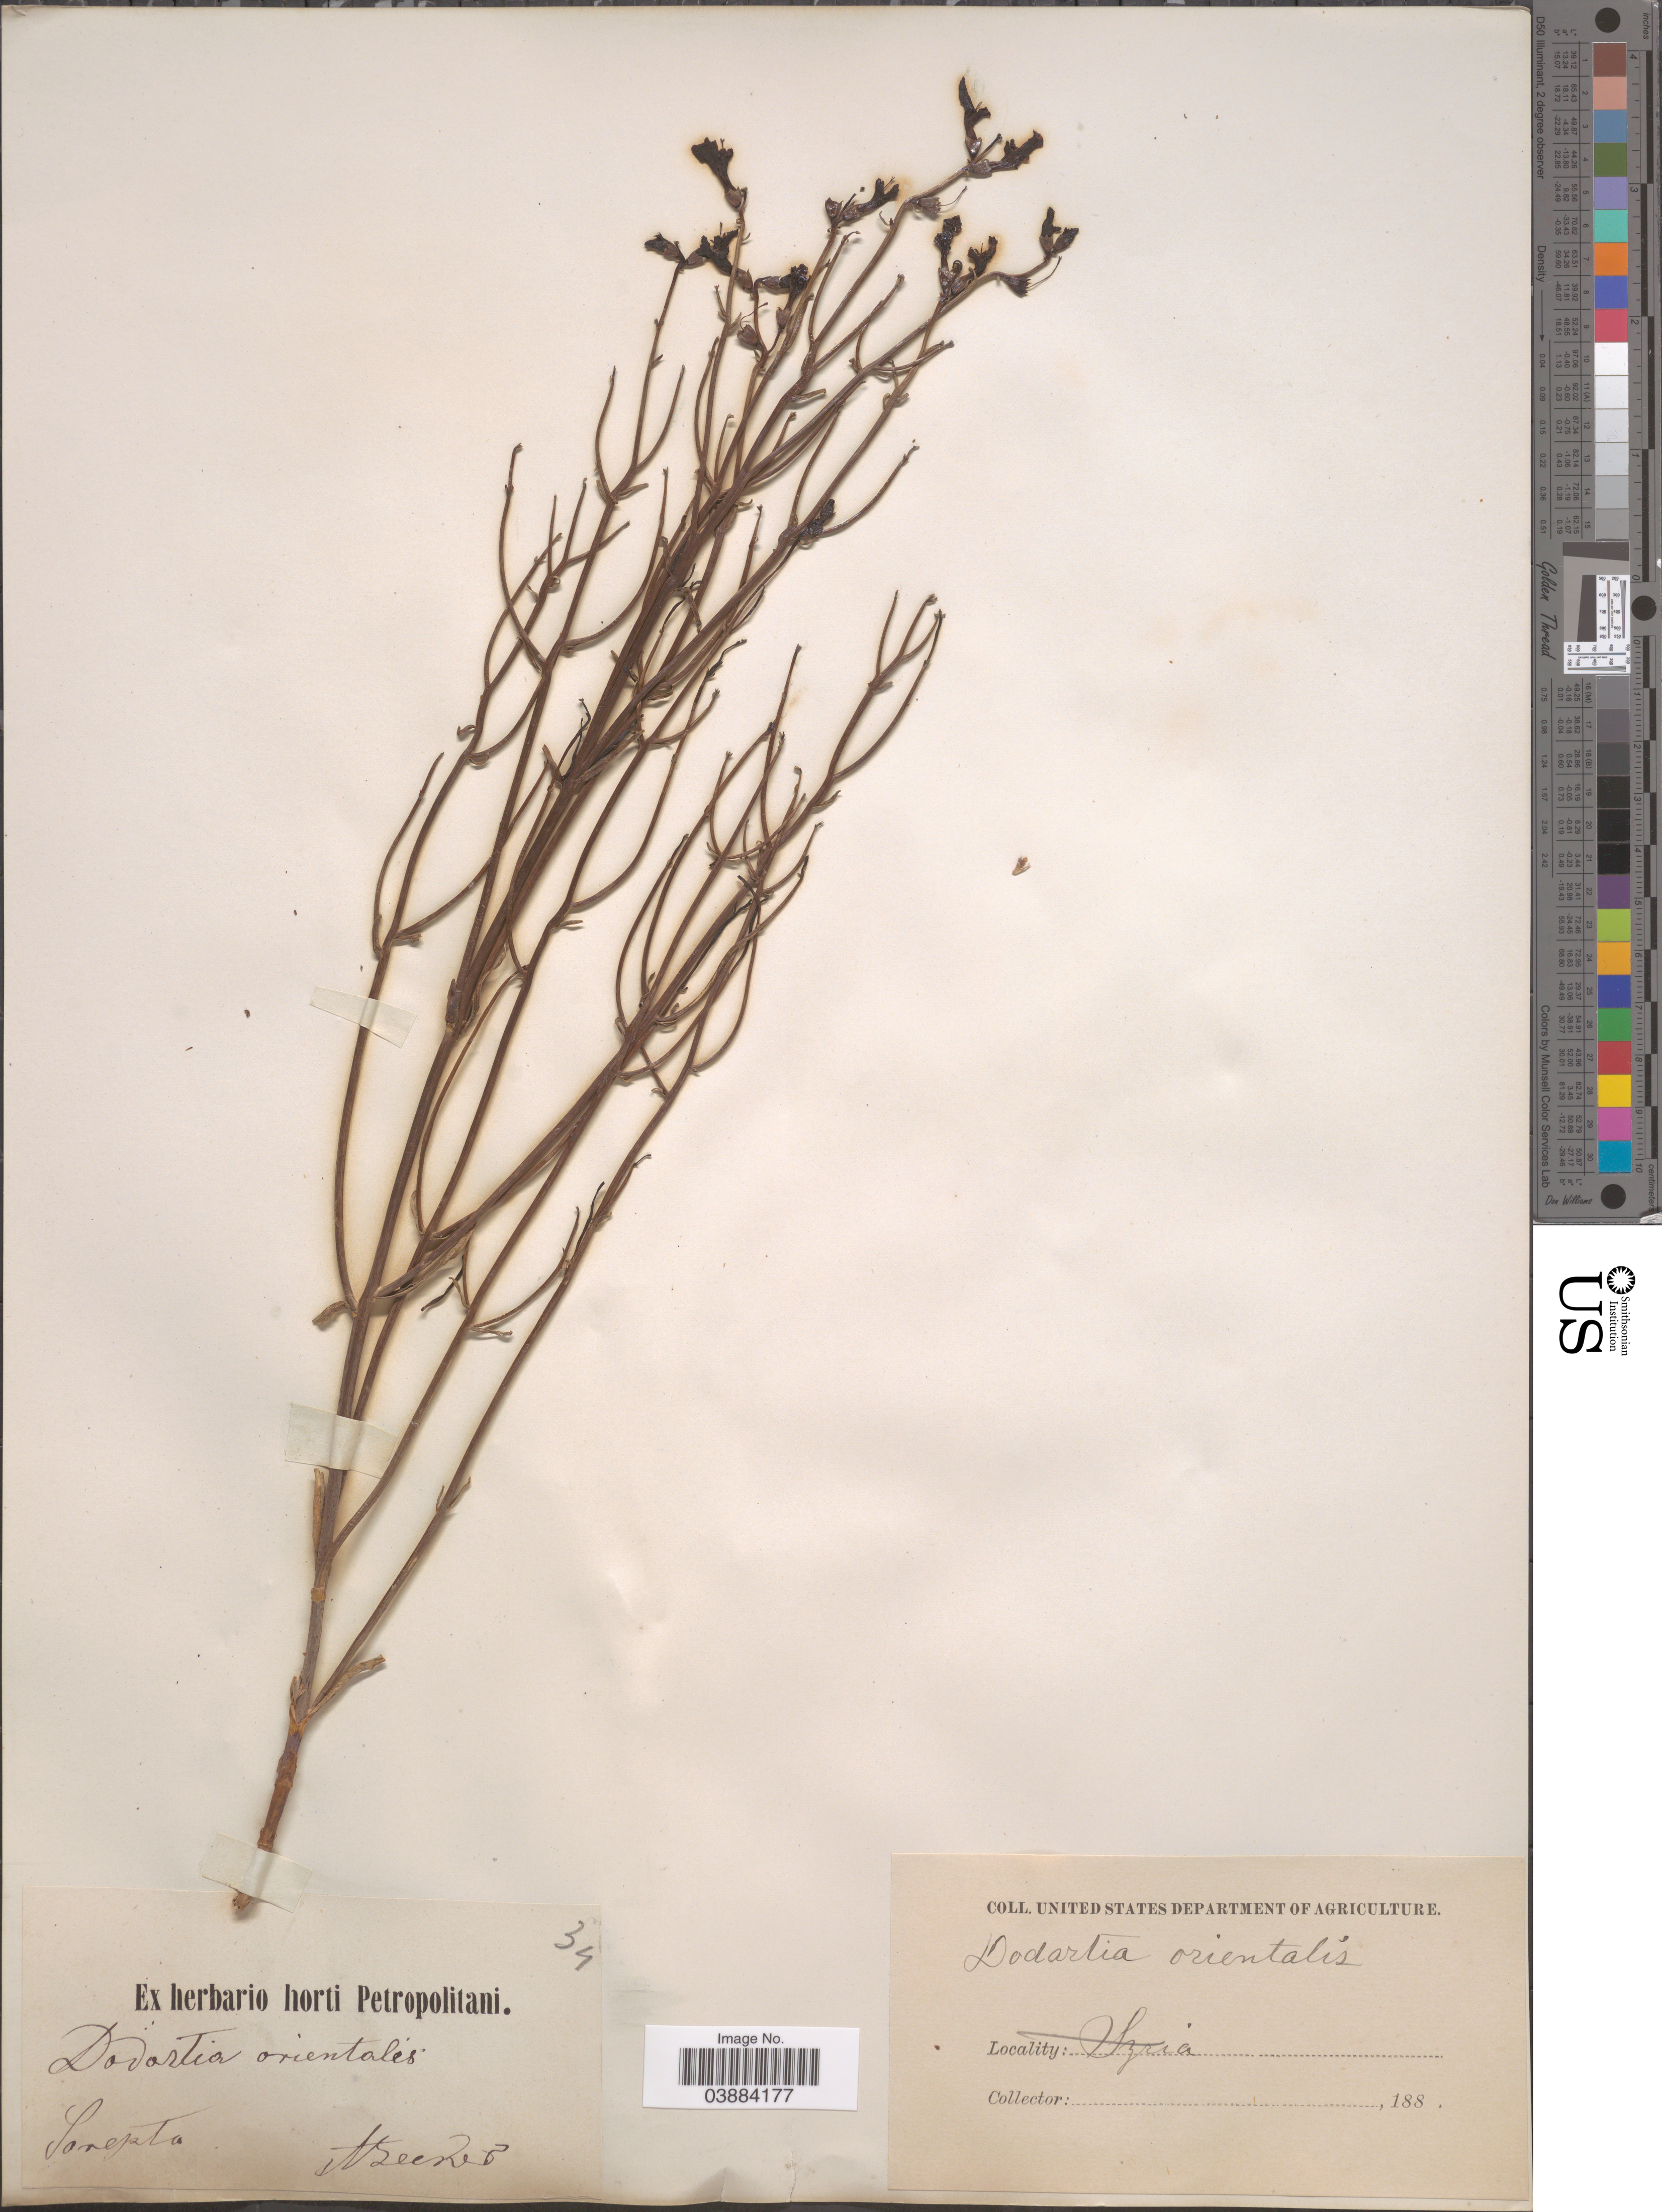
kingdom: Plantae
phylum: Tracheophyta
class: Magnoliopsida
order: Lamiales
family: Mazaceae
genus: Dodartia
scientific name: Dodartia orientalis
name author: L.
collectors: A. Becker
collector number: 34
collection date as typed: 188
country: Russian Federation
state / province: Volgograd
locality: Sarepta.